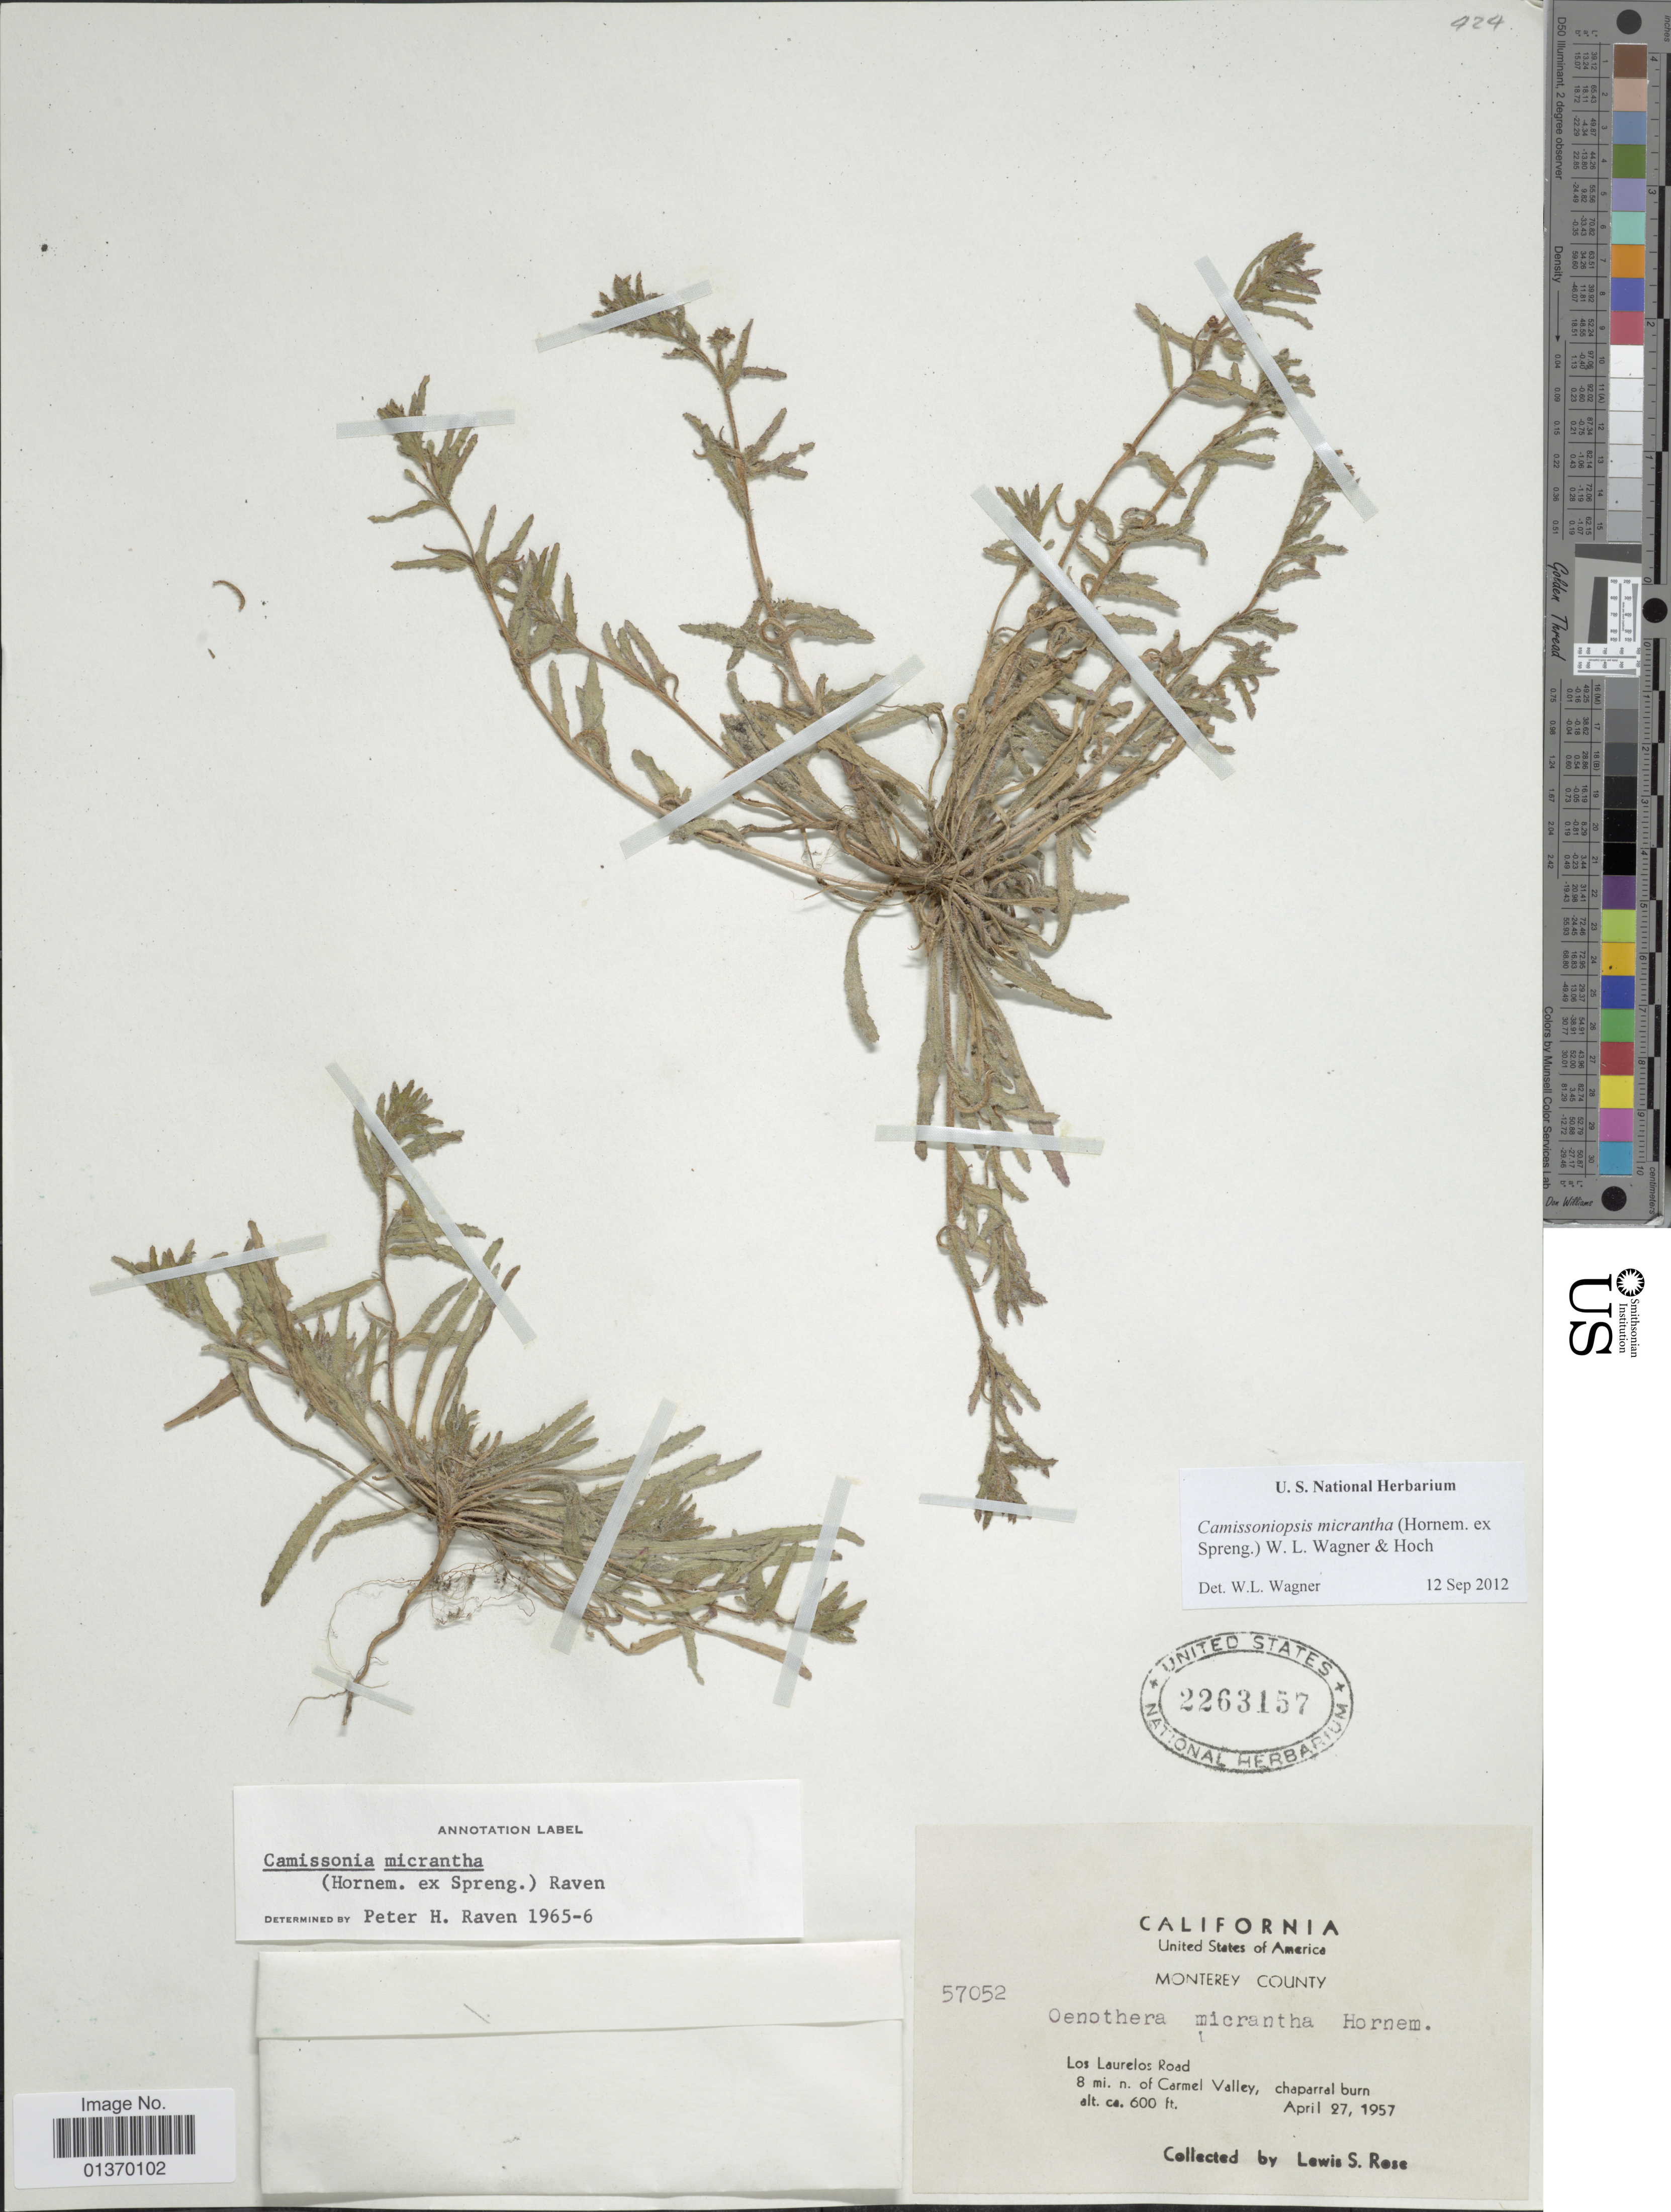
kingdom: Plantae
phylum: Tracheophyta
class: Magnoliopsida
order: Myrtales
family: Onagraceae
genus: Camissoniopsis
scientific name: Camissoniopsis micrantha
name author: (Hornem. ex Spreng.) W.L. Wagner & Hoch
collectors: L. S. Rose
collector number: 57052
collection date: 1957-04-27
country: United States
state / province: California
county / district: Monterey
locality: Monterey County, Los Laurelos Road, 8 mi. n. of Carmel Valley, chaparral burn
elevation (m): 183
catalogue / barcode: US 2263157